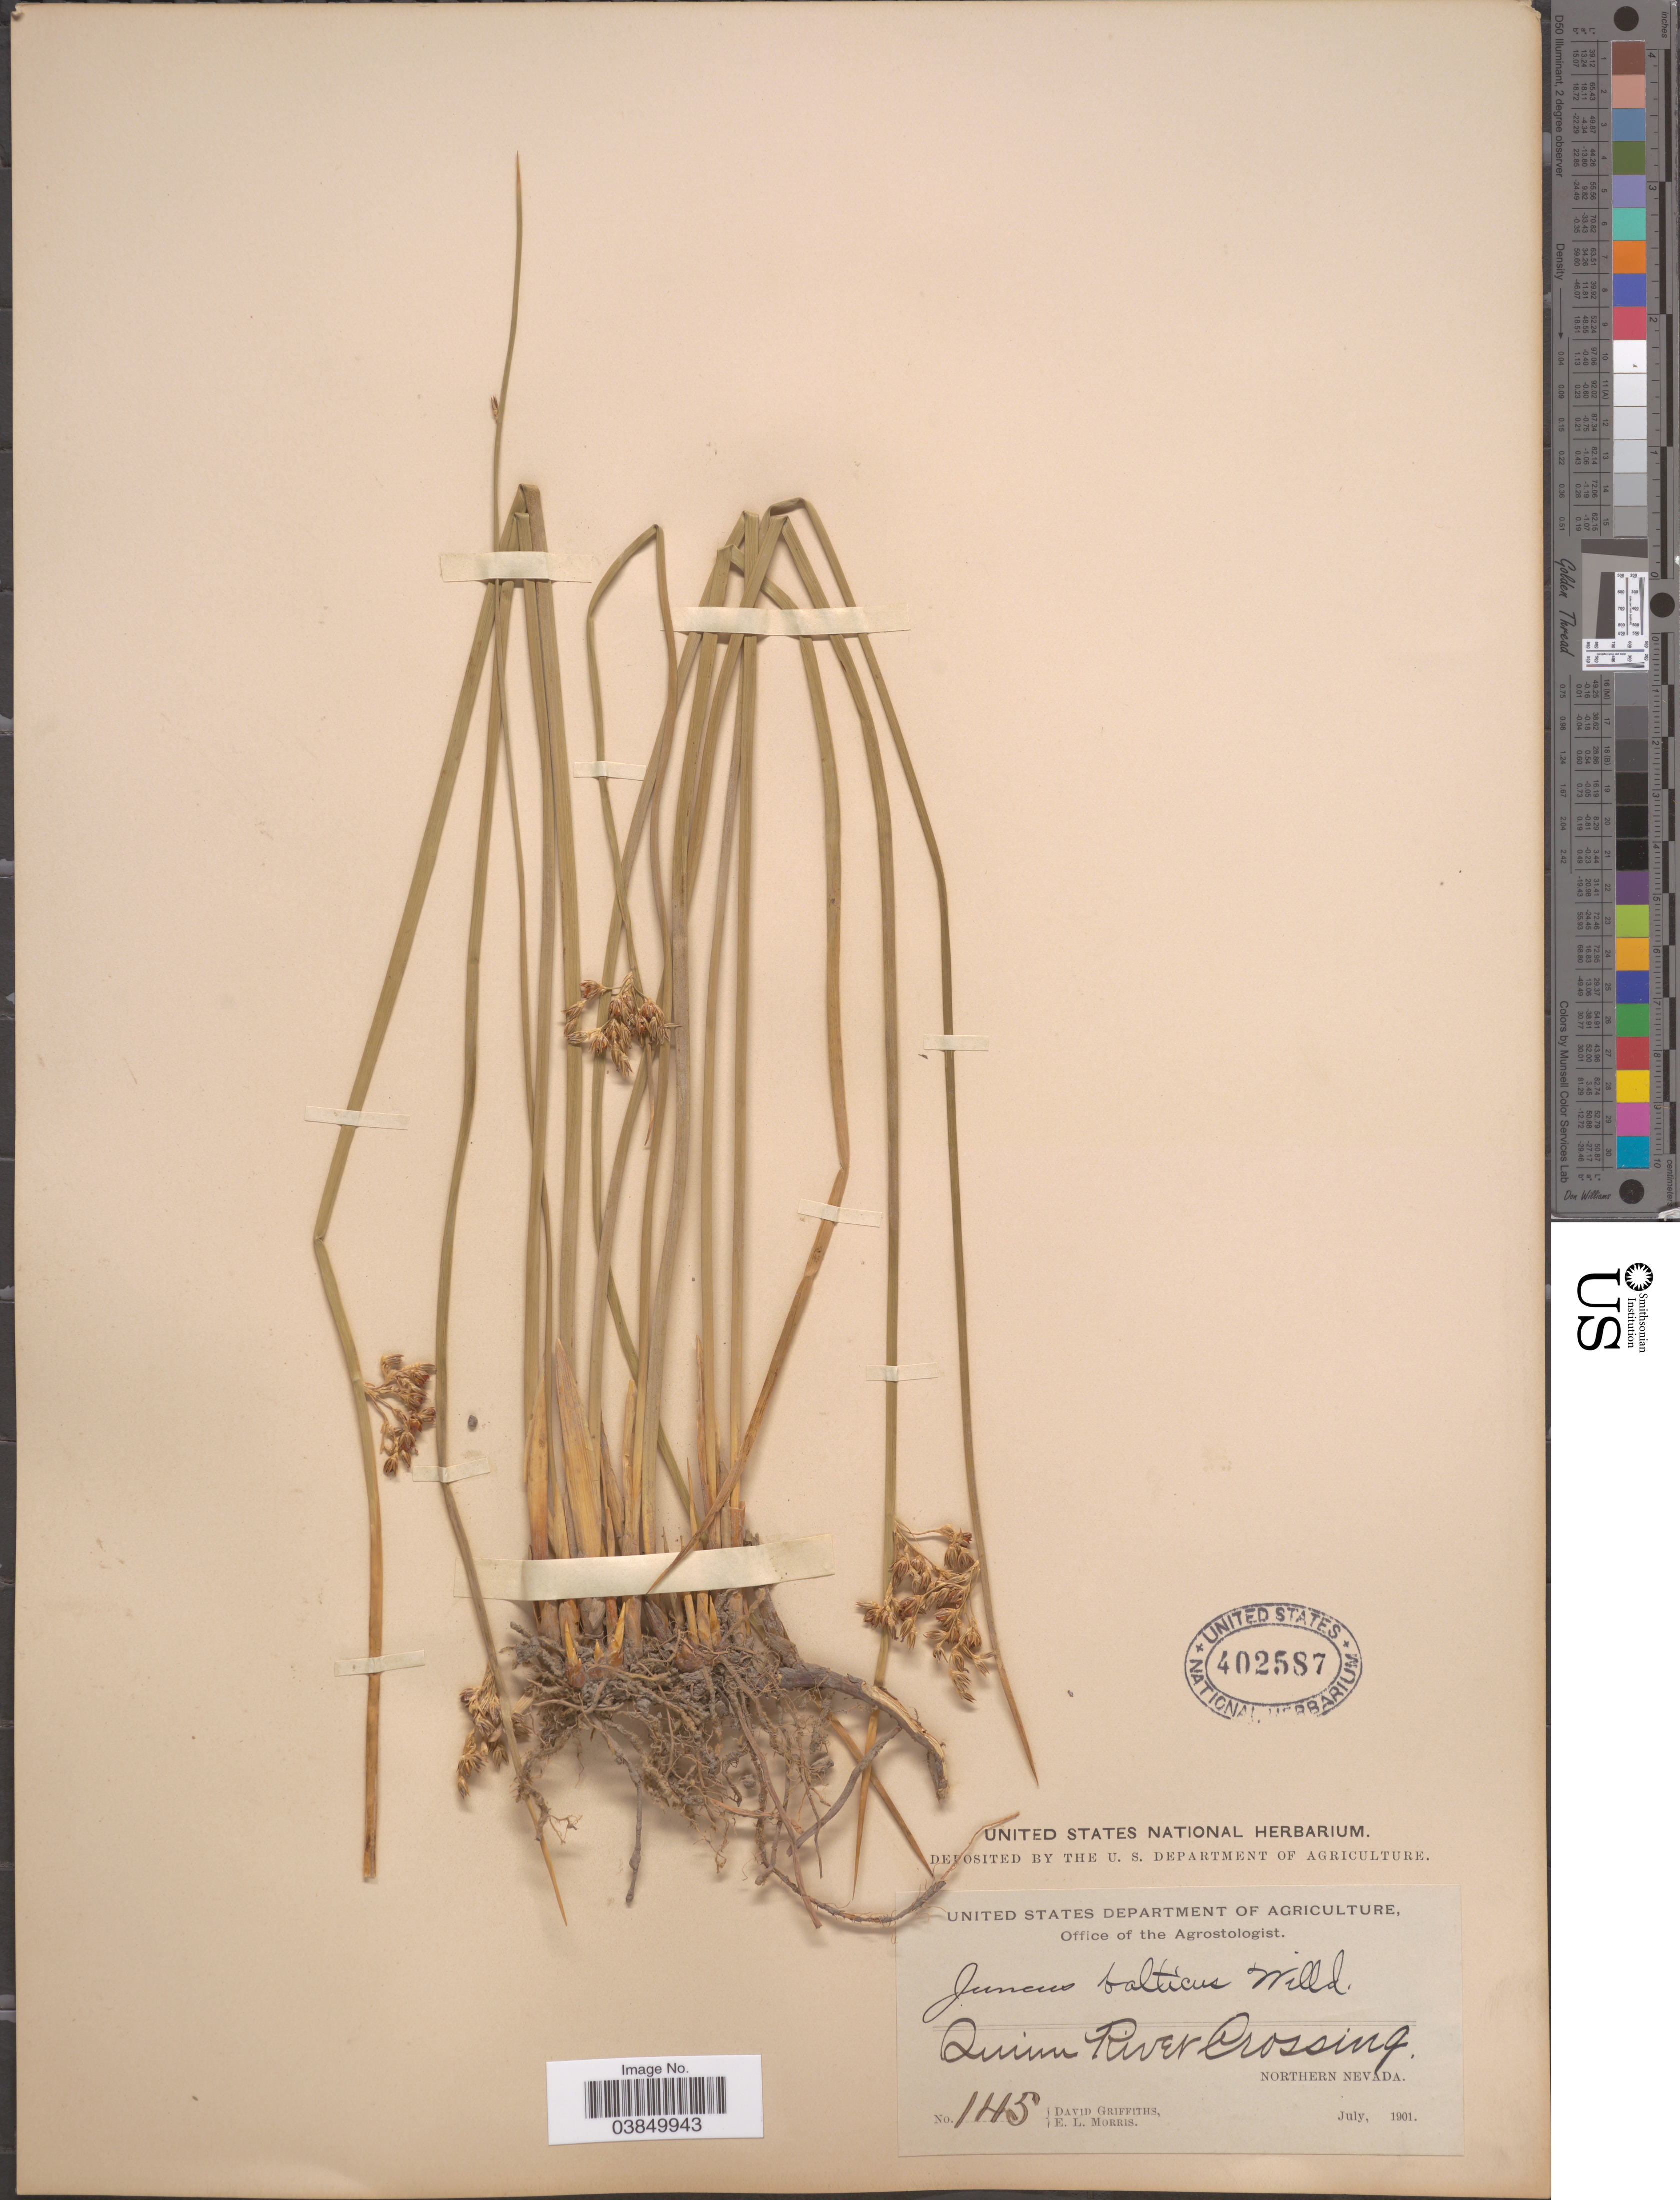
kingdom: Plantae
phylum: Tracheophyta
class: Liliopsida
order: Poales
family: Juncaceae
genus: Juncus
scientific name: Juncus balticus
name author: Willd.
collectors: D. Griffiths & E. Morris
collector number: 145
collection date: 1901-07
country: United States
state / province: Nevada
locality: Quinn River Crossing, Northern Nevada.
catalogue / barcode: US 402587